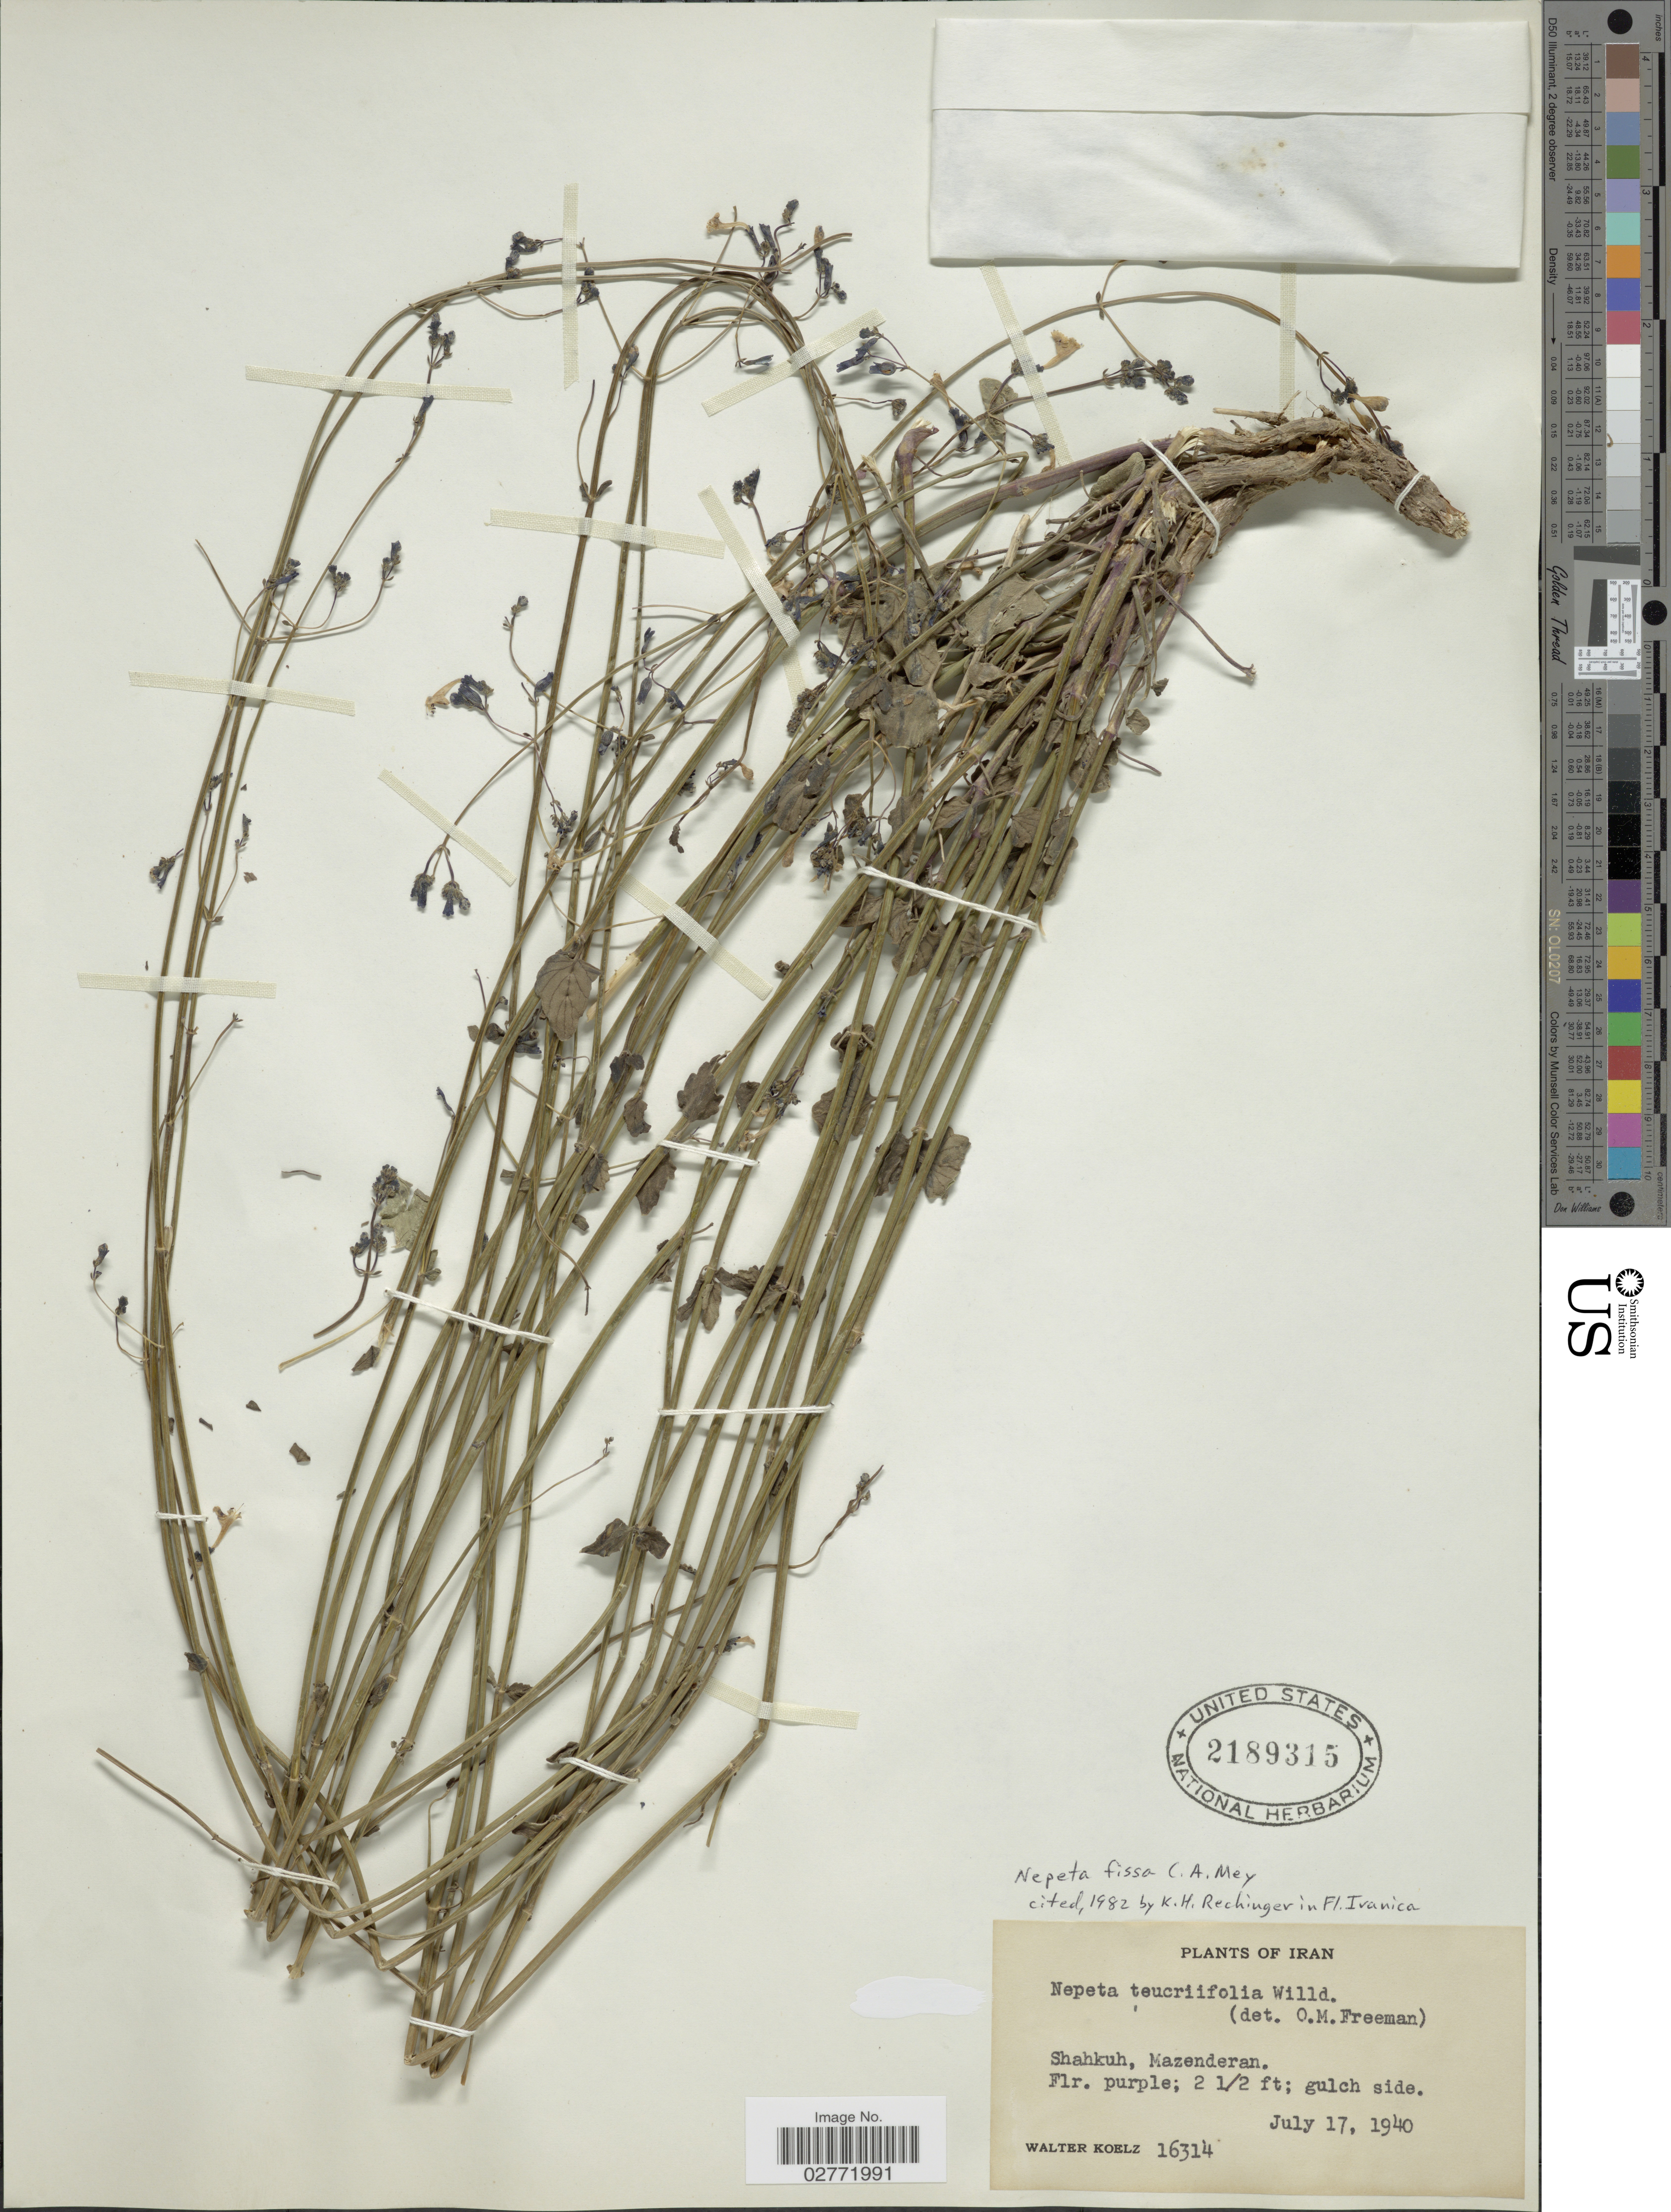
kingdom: Plantae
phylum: Tracheophyta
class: Magnoliopsida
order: Lamiales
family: Lamiaceae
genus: Nepeta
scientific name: Nepeta fissa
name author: C.A. Mey.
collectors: W. N. Koelz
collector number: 16314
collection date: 1940-07-17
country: Iran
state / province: Mazandaran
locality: Shahkuh, Mazenderan.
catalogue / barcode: US 2189315